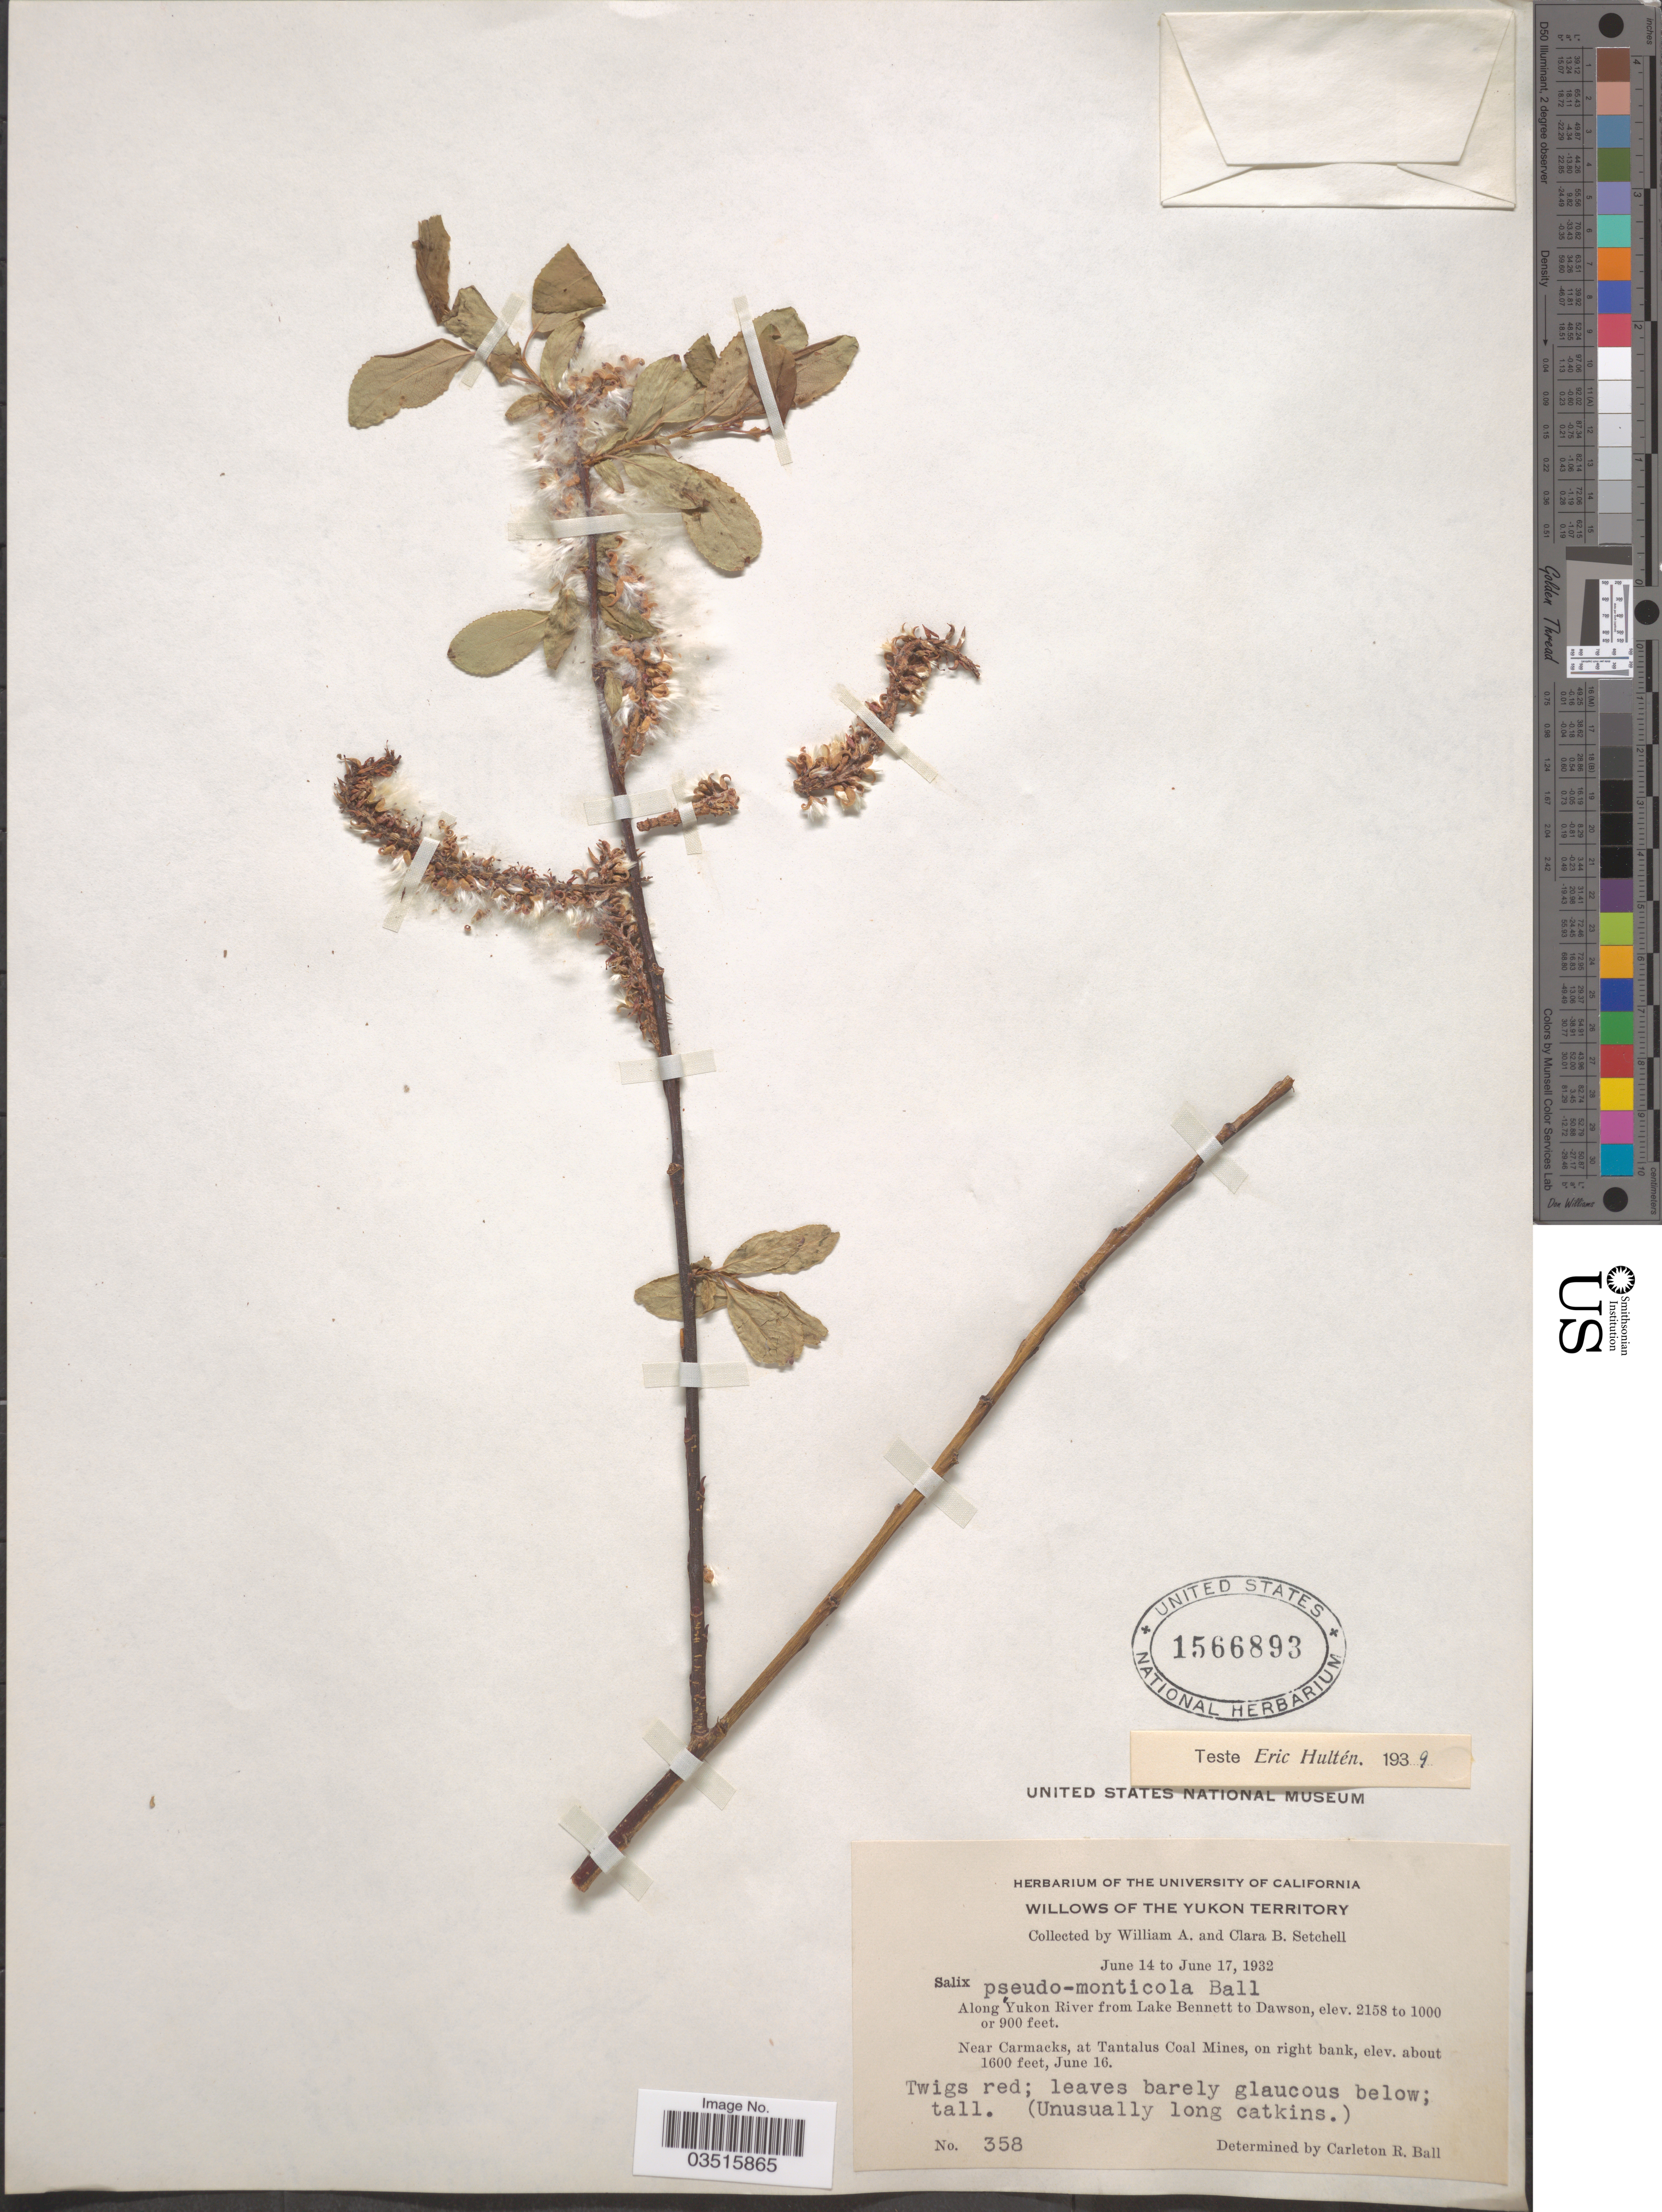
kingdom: Plantae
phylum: Tracheophyta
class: Magnoliopsida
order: Malpighiales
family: Salicaceae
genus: Salix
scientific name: Salix monticola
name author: Bebb.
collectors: W. Setchell & C. B. Setchell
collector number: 358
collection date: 1932-06-16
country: Canada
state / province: Yukon Territory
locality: Along Yukon River from Lake Bennett to Dawson. Near Carmacks, at Tantalus Coal Mines, on right bank.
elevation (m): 274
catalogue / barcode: US 1566893